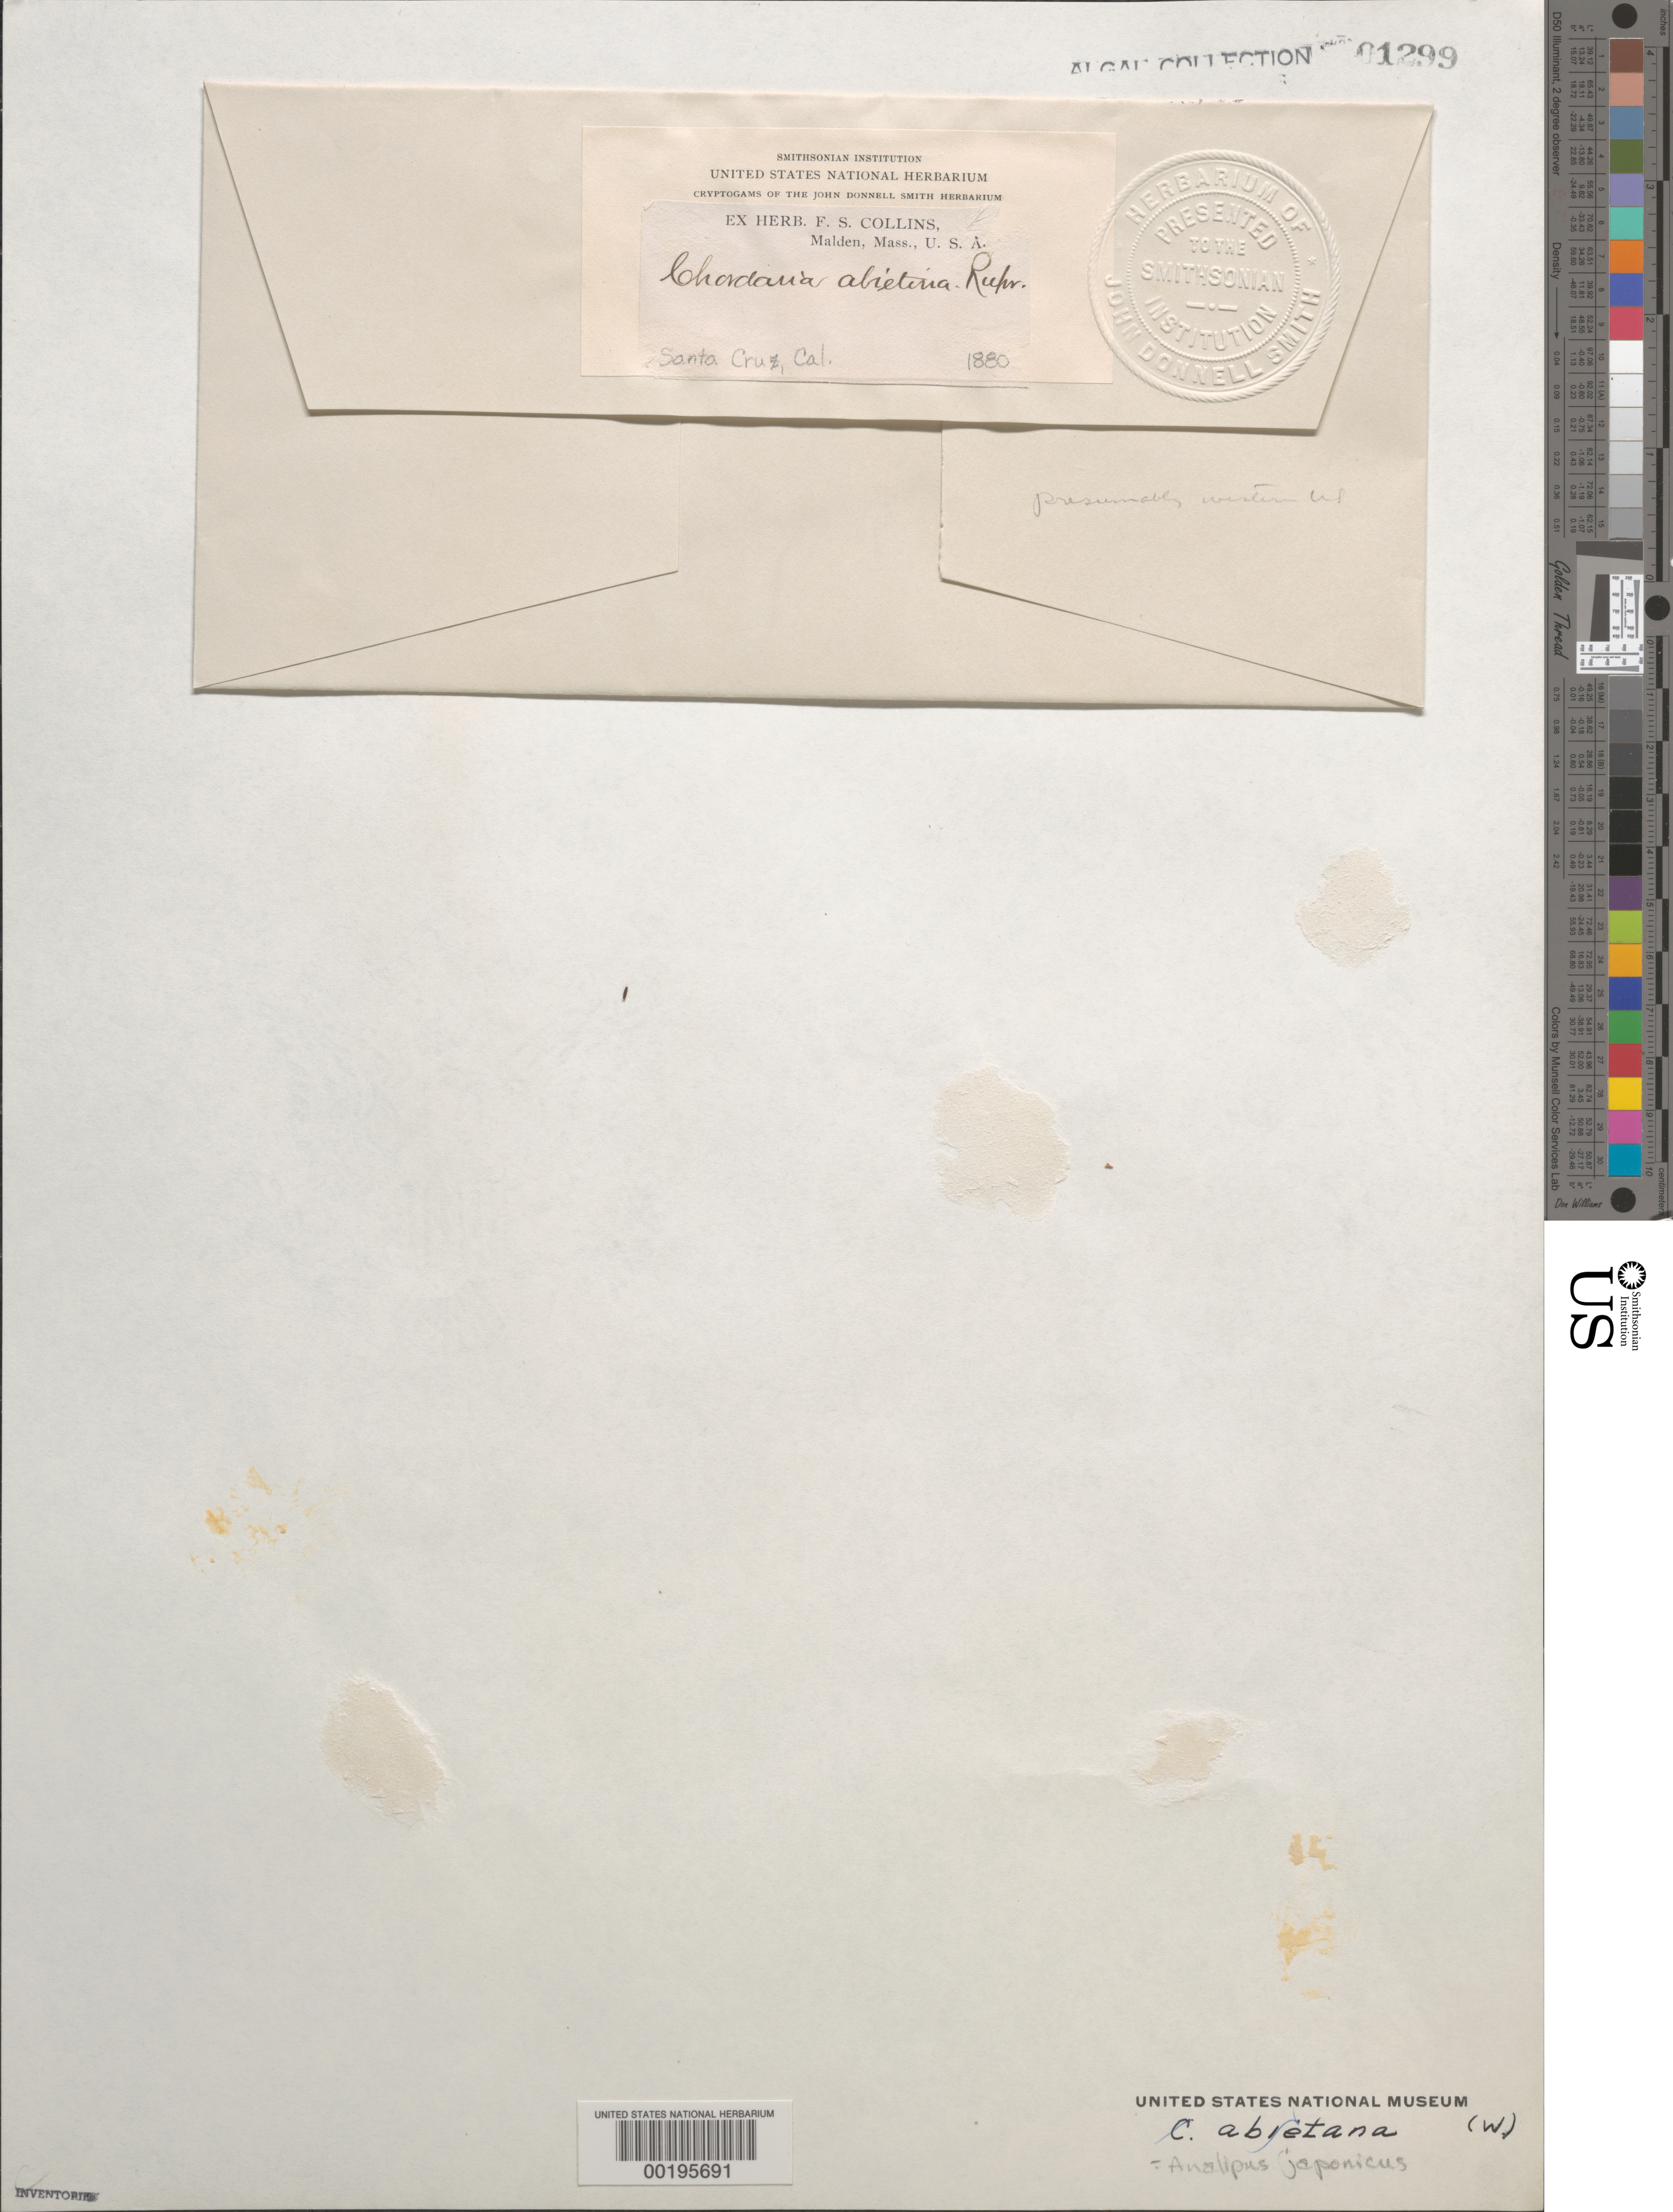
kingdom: Chromista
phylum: Ochrophyta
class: Phaeophyceae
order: Ectocarpales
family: Chordariaceae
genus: Analipus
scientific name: Analipus japonicus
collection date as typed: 1880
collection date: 1880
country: United States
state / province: California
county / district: Santa Cruz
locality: Santa Cruz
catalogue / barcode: US 1299